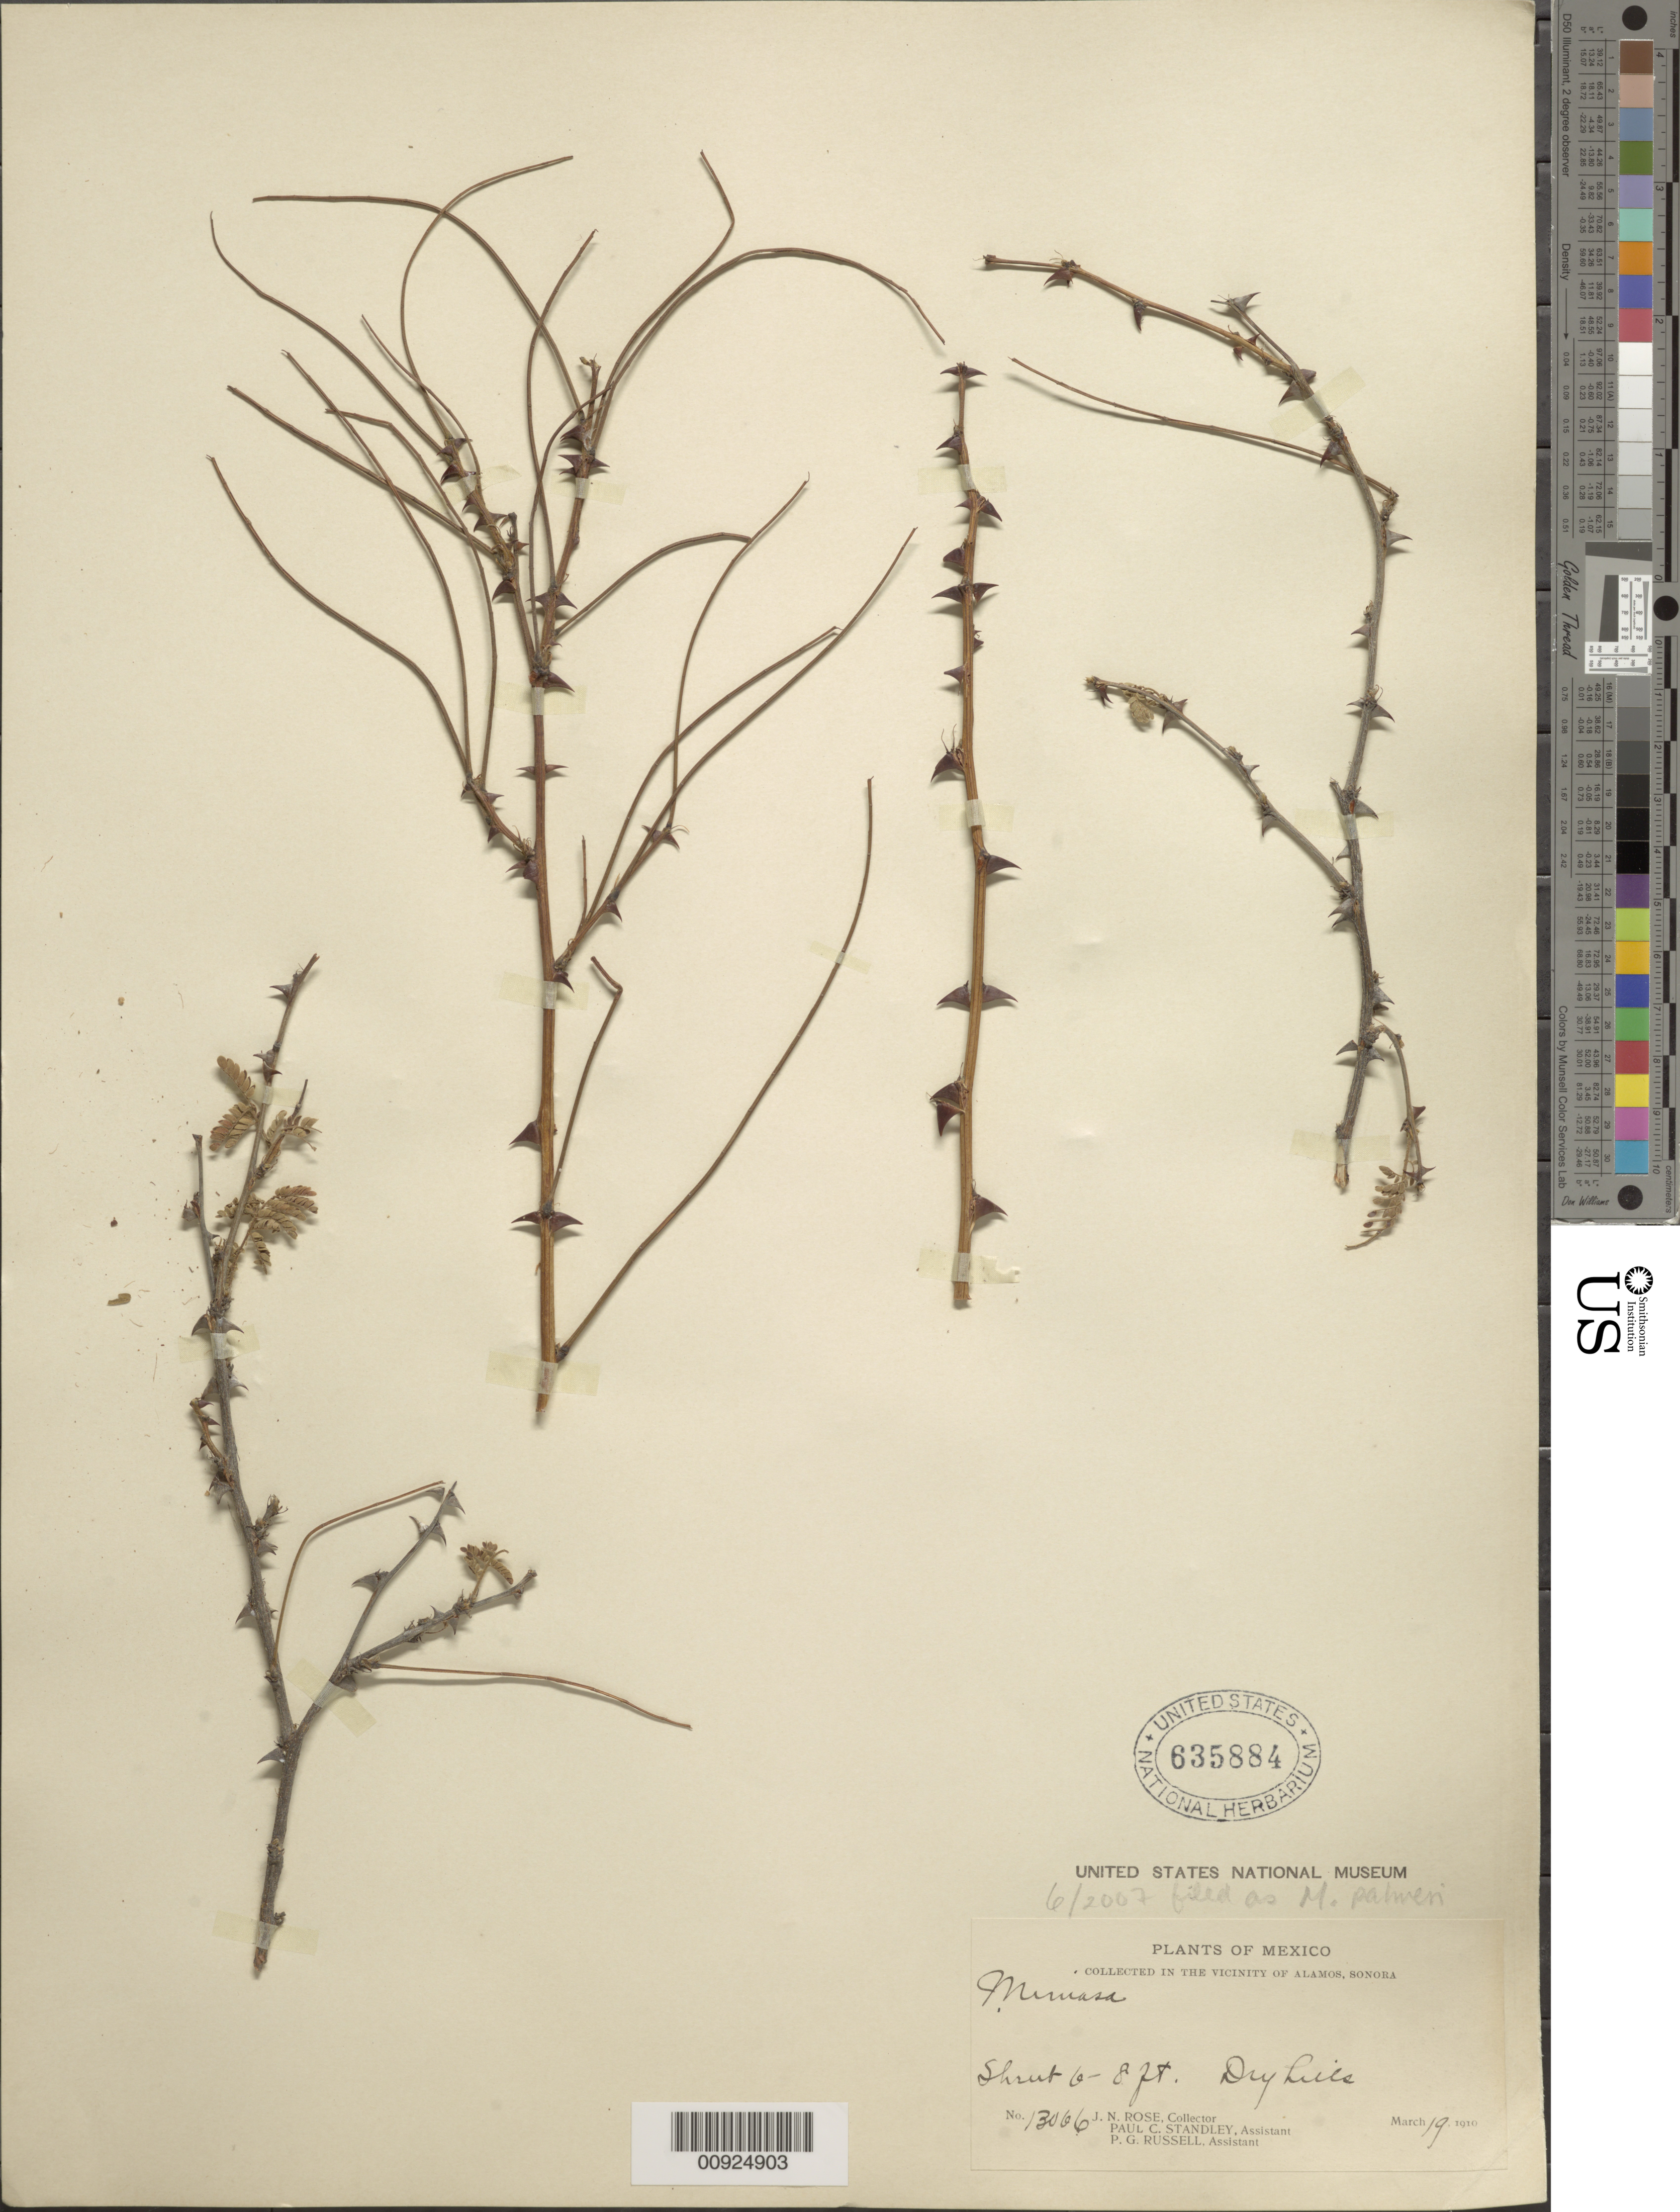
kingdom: Plantae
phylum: Tracheophyta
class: Magnoliopsida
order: Fabales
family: Fabaceae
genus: Mimosa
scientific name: Mimosa palmeri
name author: Rose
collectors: J. N. Rose, P. C. Standley & P. G. Russell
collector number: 13066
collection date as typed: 19 Mar 1910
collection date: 1910-03-19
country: Mexico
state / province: Sonora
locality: In the vicinity of Alamos, Sonora.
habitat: Dry hills.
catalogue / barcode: US 635884